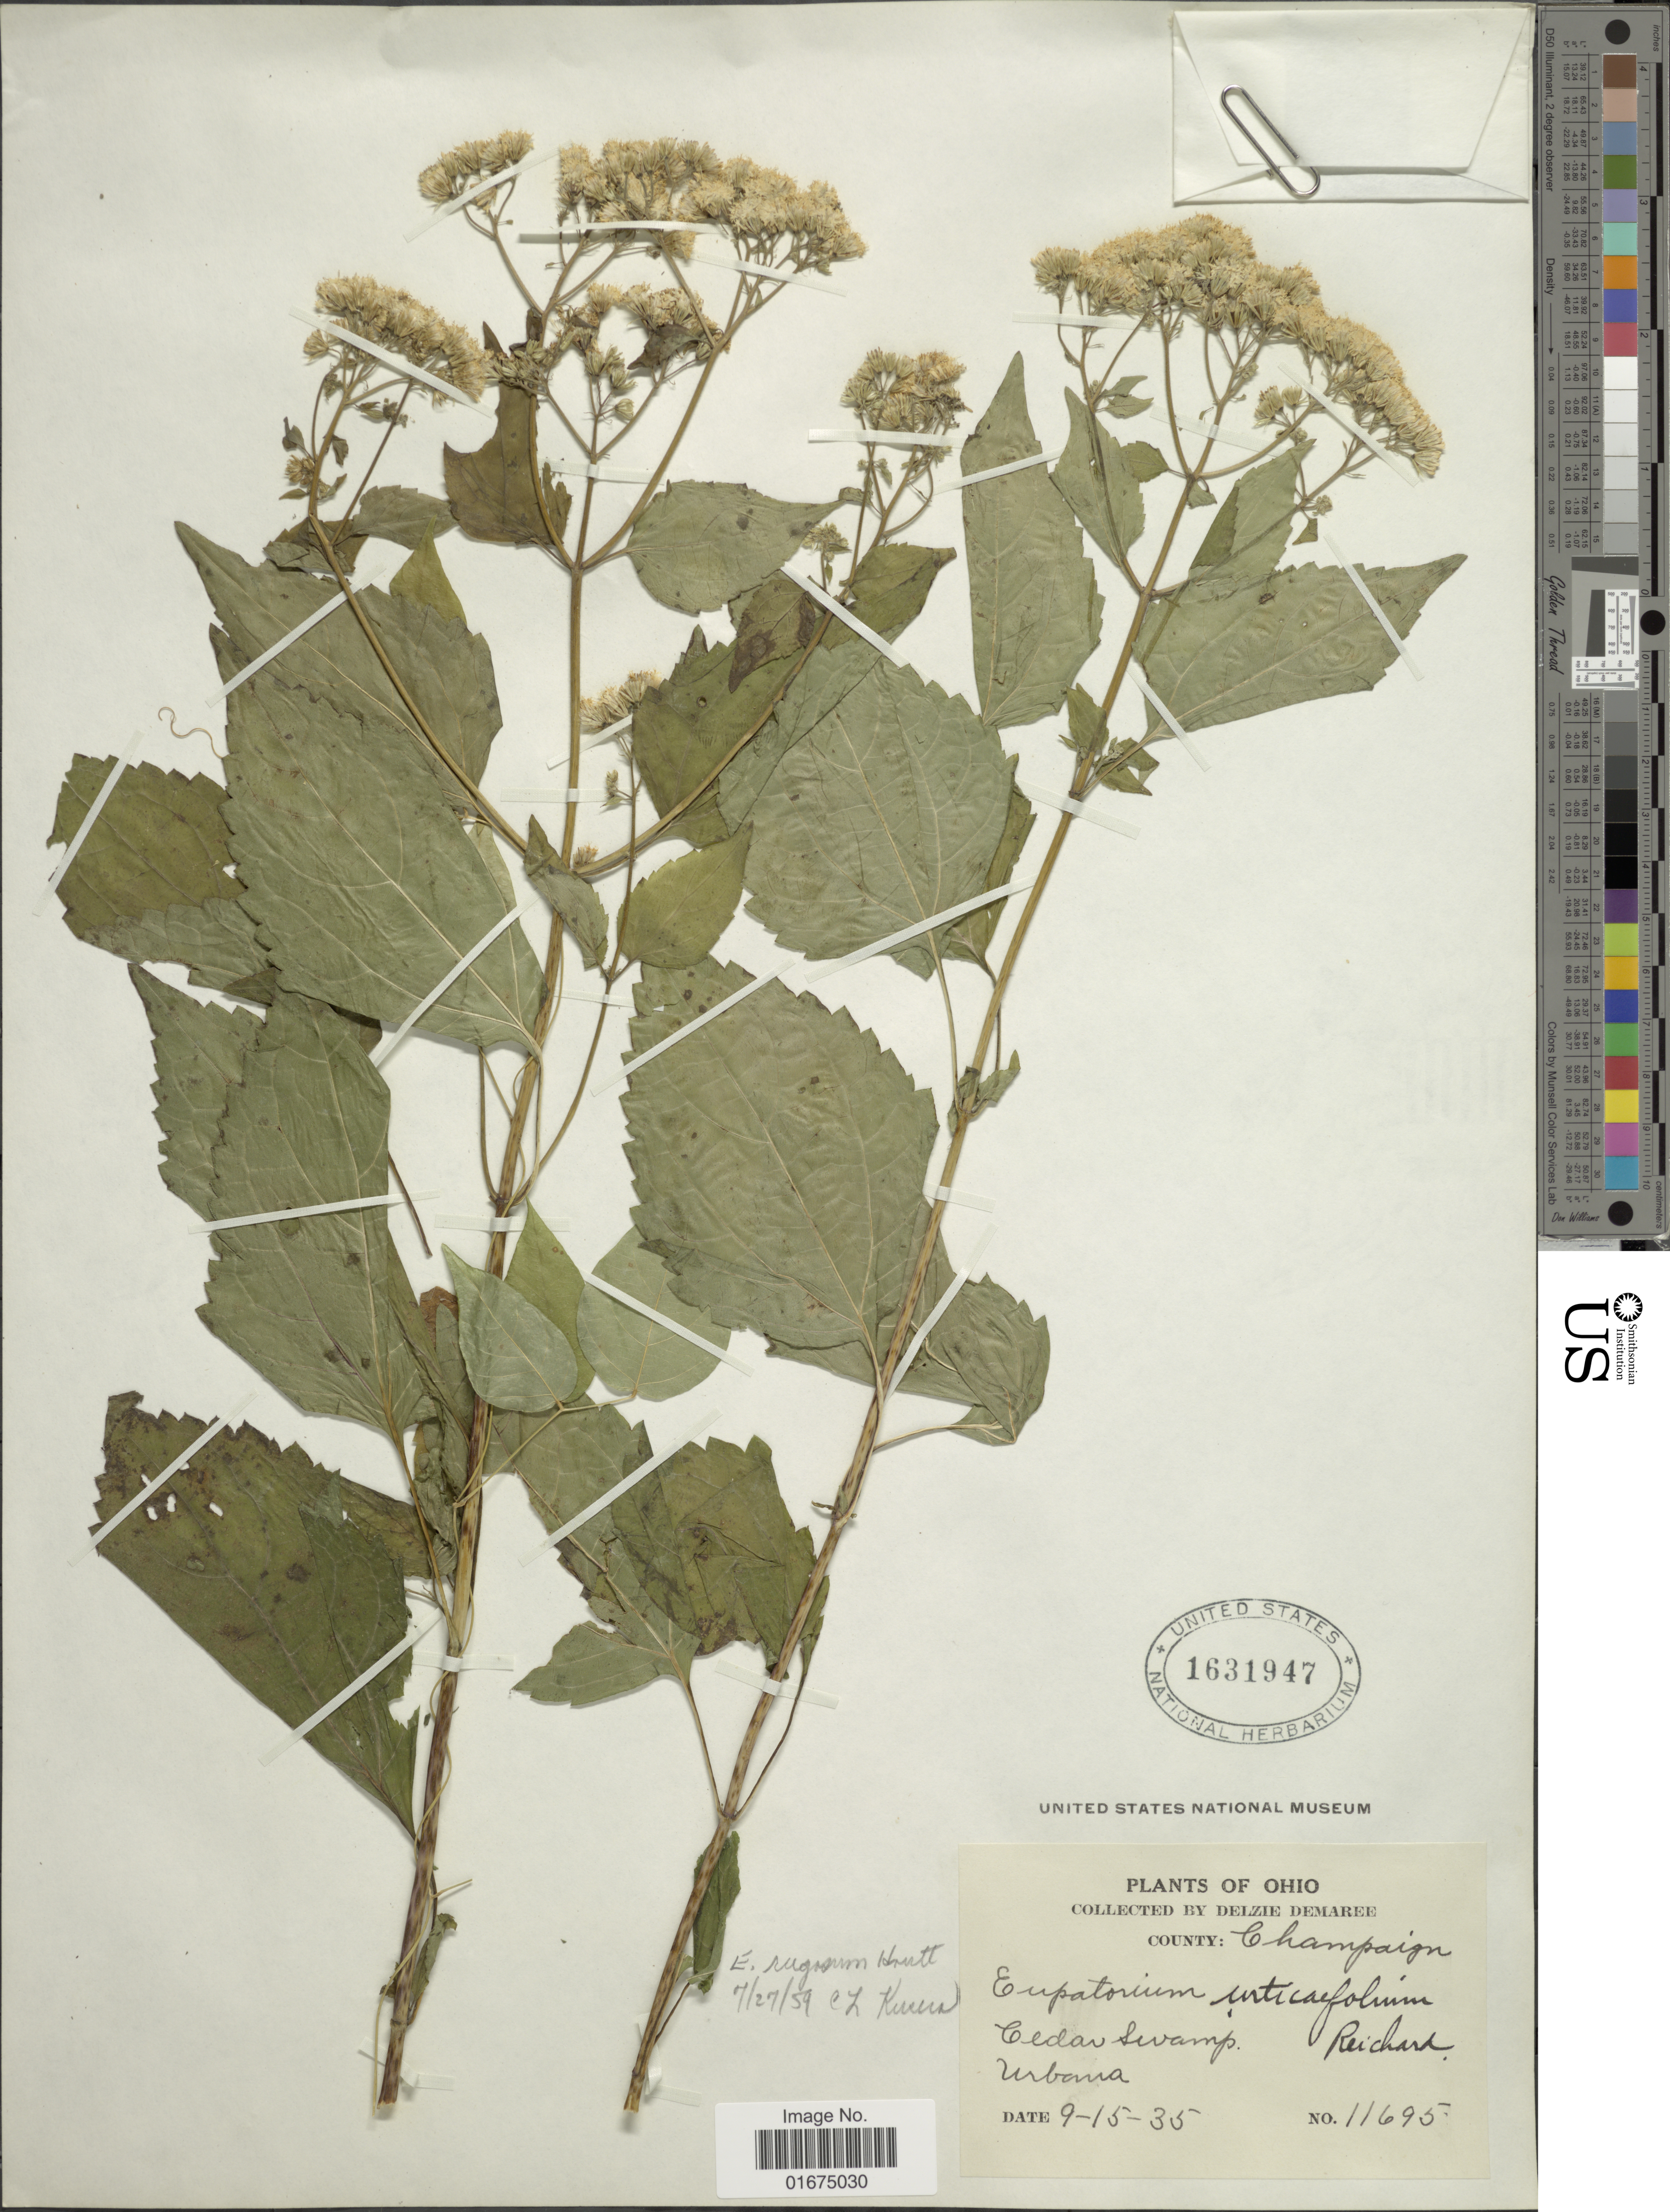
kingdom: Plantae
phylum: Tracheophyta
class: Magnoliopsida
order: Asterales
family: Asteraceae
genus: Ageratina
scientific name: Ageratina altissima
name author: (L.) R.M. King & H. Rob.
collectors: D. Demaree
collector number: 11695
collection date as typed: Transcribed d/m/y: 15/9/35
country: United States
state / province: Ohio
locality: County: Champaign, Cedar Swamp, Urbana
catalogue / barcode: US 1631947